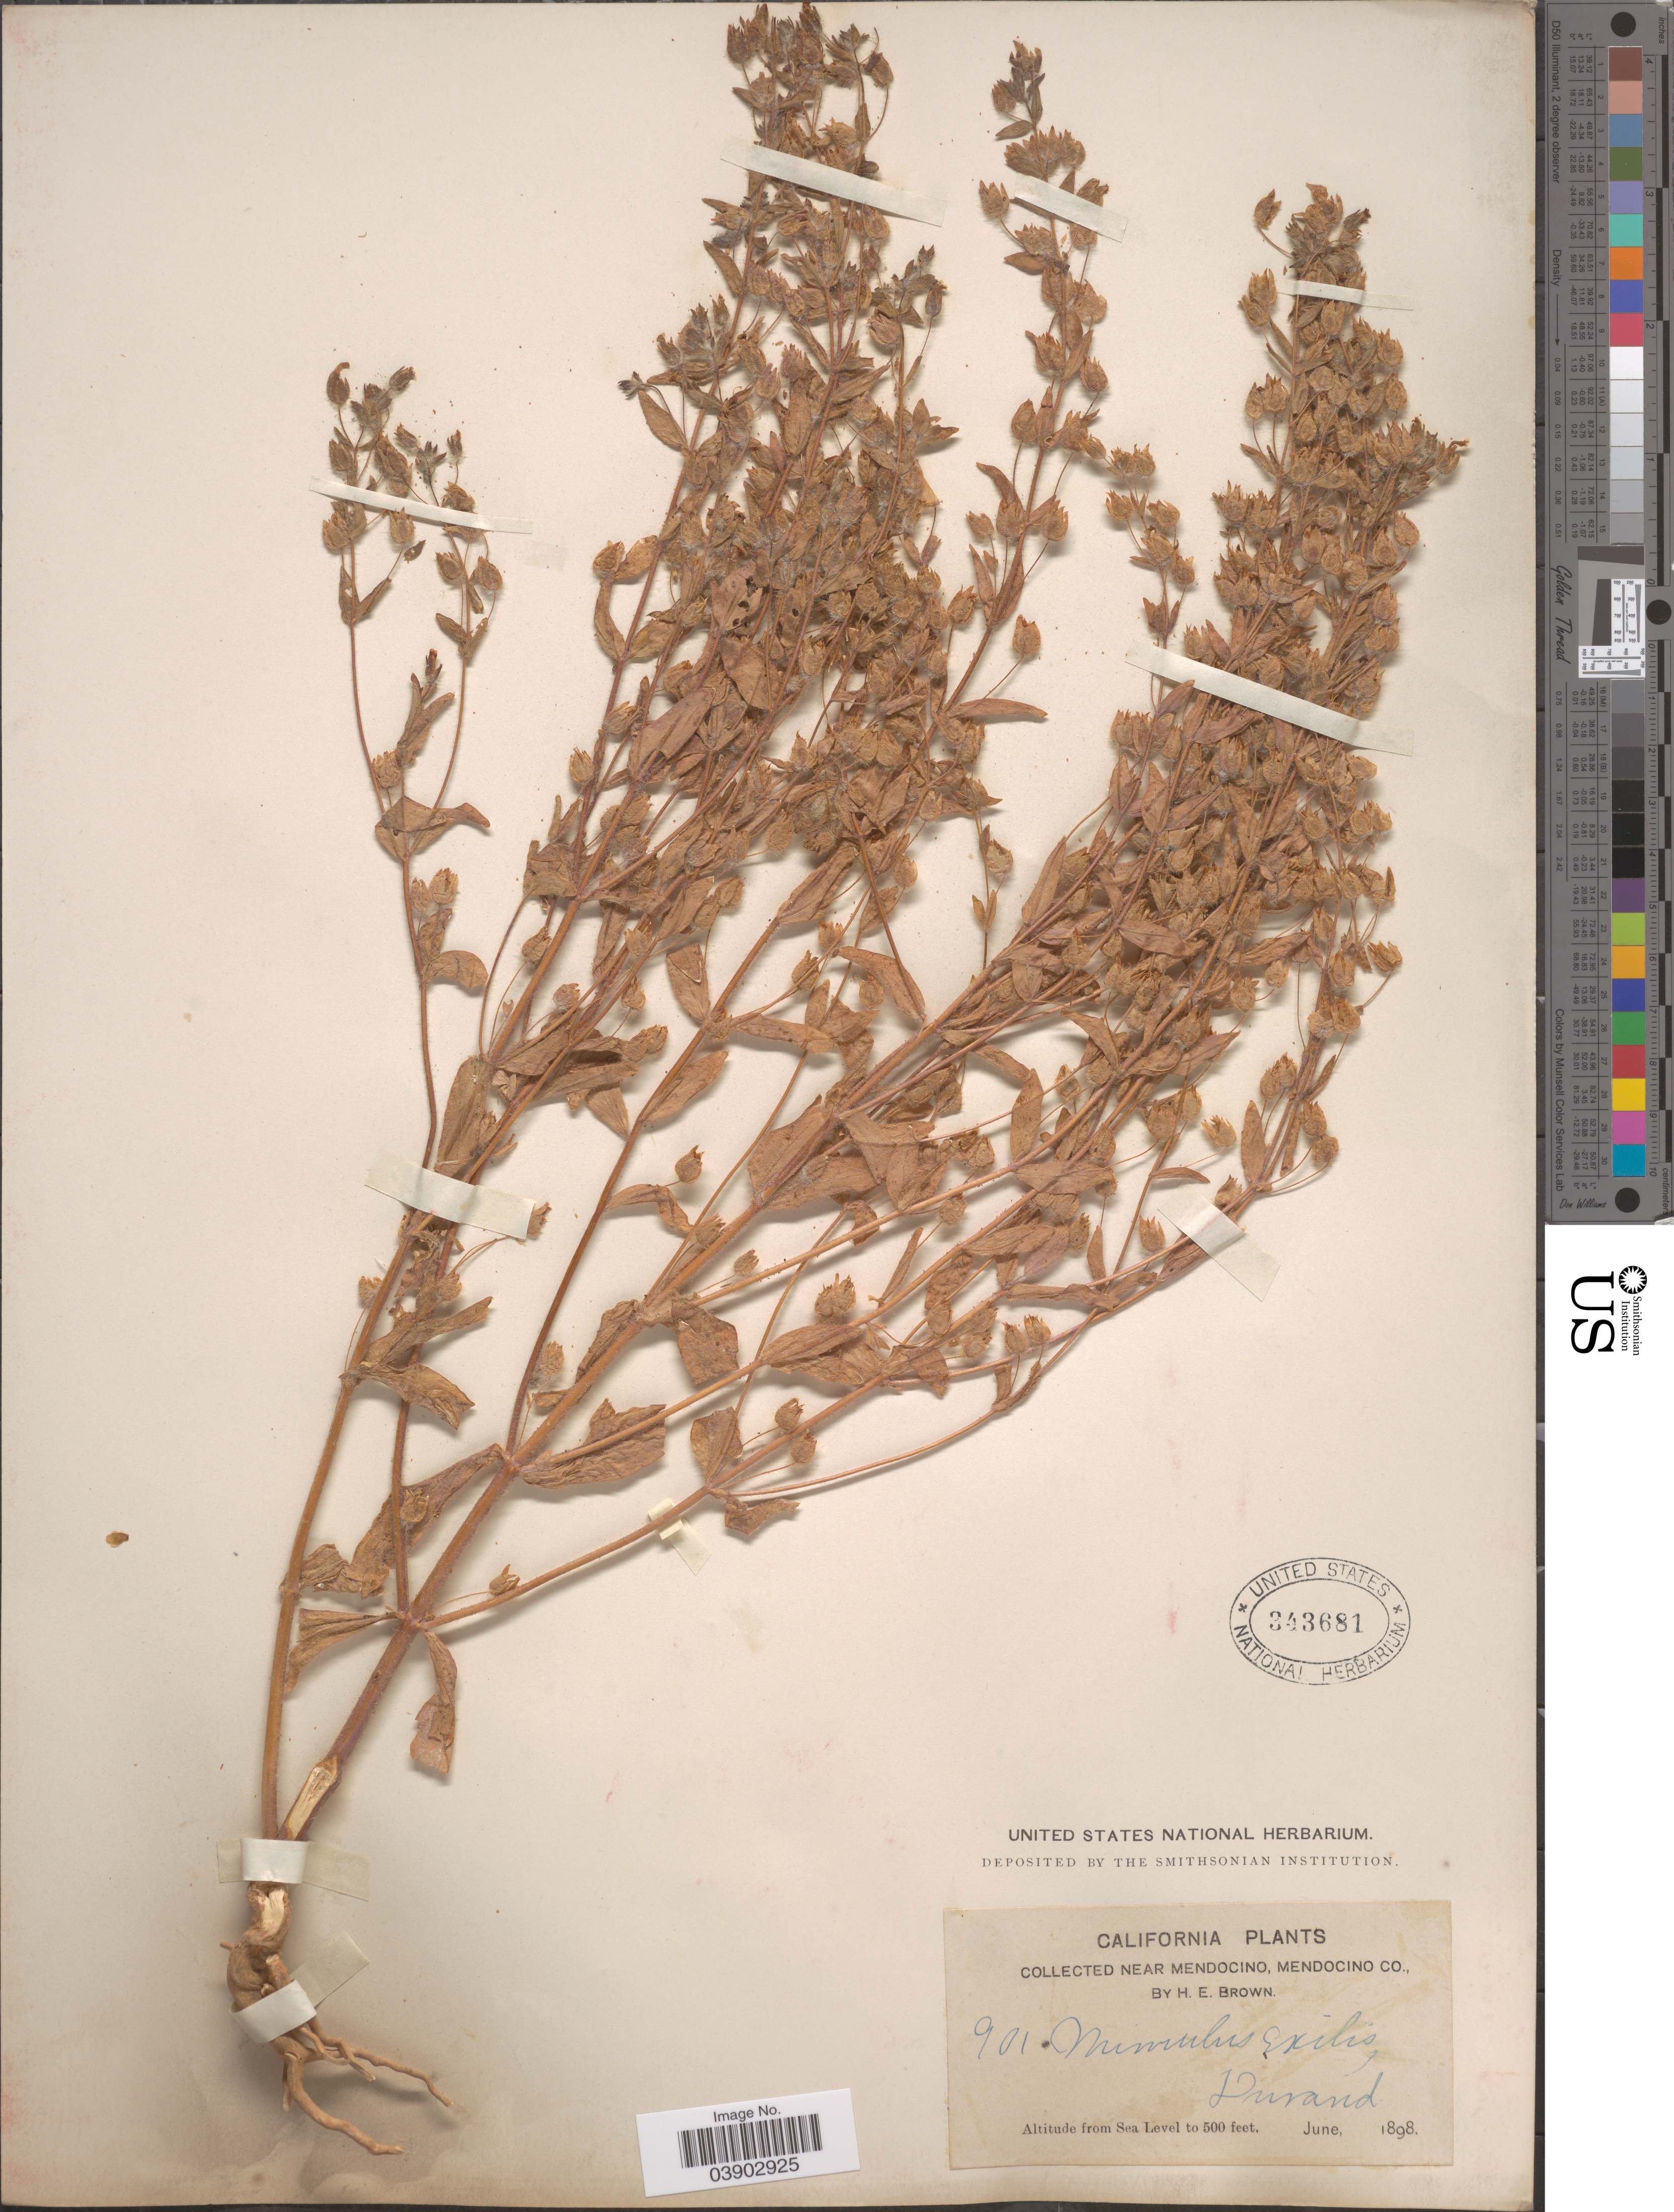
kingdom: Plantae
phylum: Tracheophyta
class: Magnoliopsida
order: Lamiales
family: Phrymaceae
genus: Mimetanthe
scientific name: Mimetanthe pilosa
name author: (Benth.) Greene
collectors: H. E. Brown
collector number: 901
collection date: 1898-06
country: United States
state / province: California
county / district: Mendocino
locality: Near Mendocino, Mendocino Co.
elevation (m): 0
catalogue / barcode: US 343681